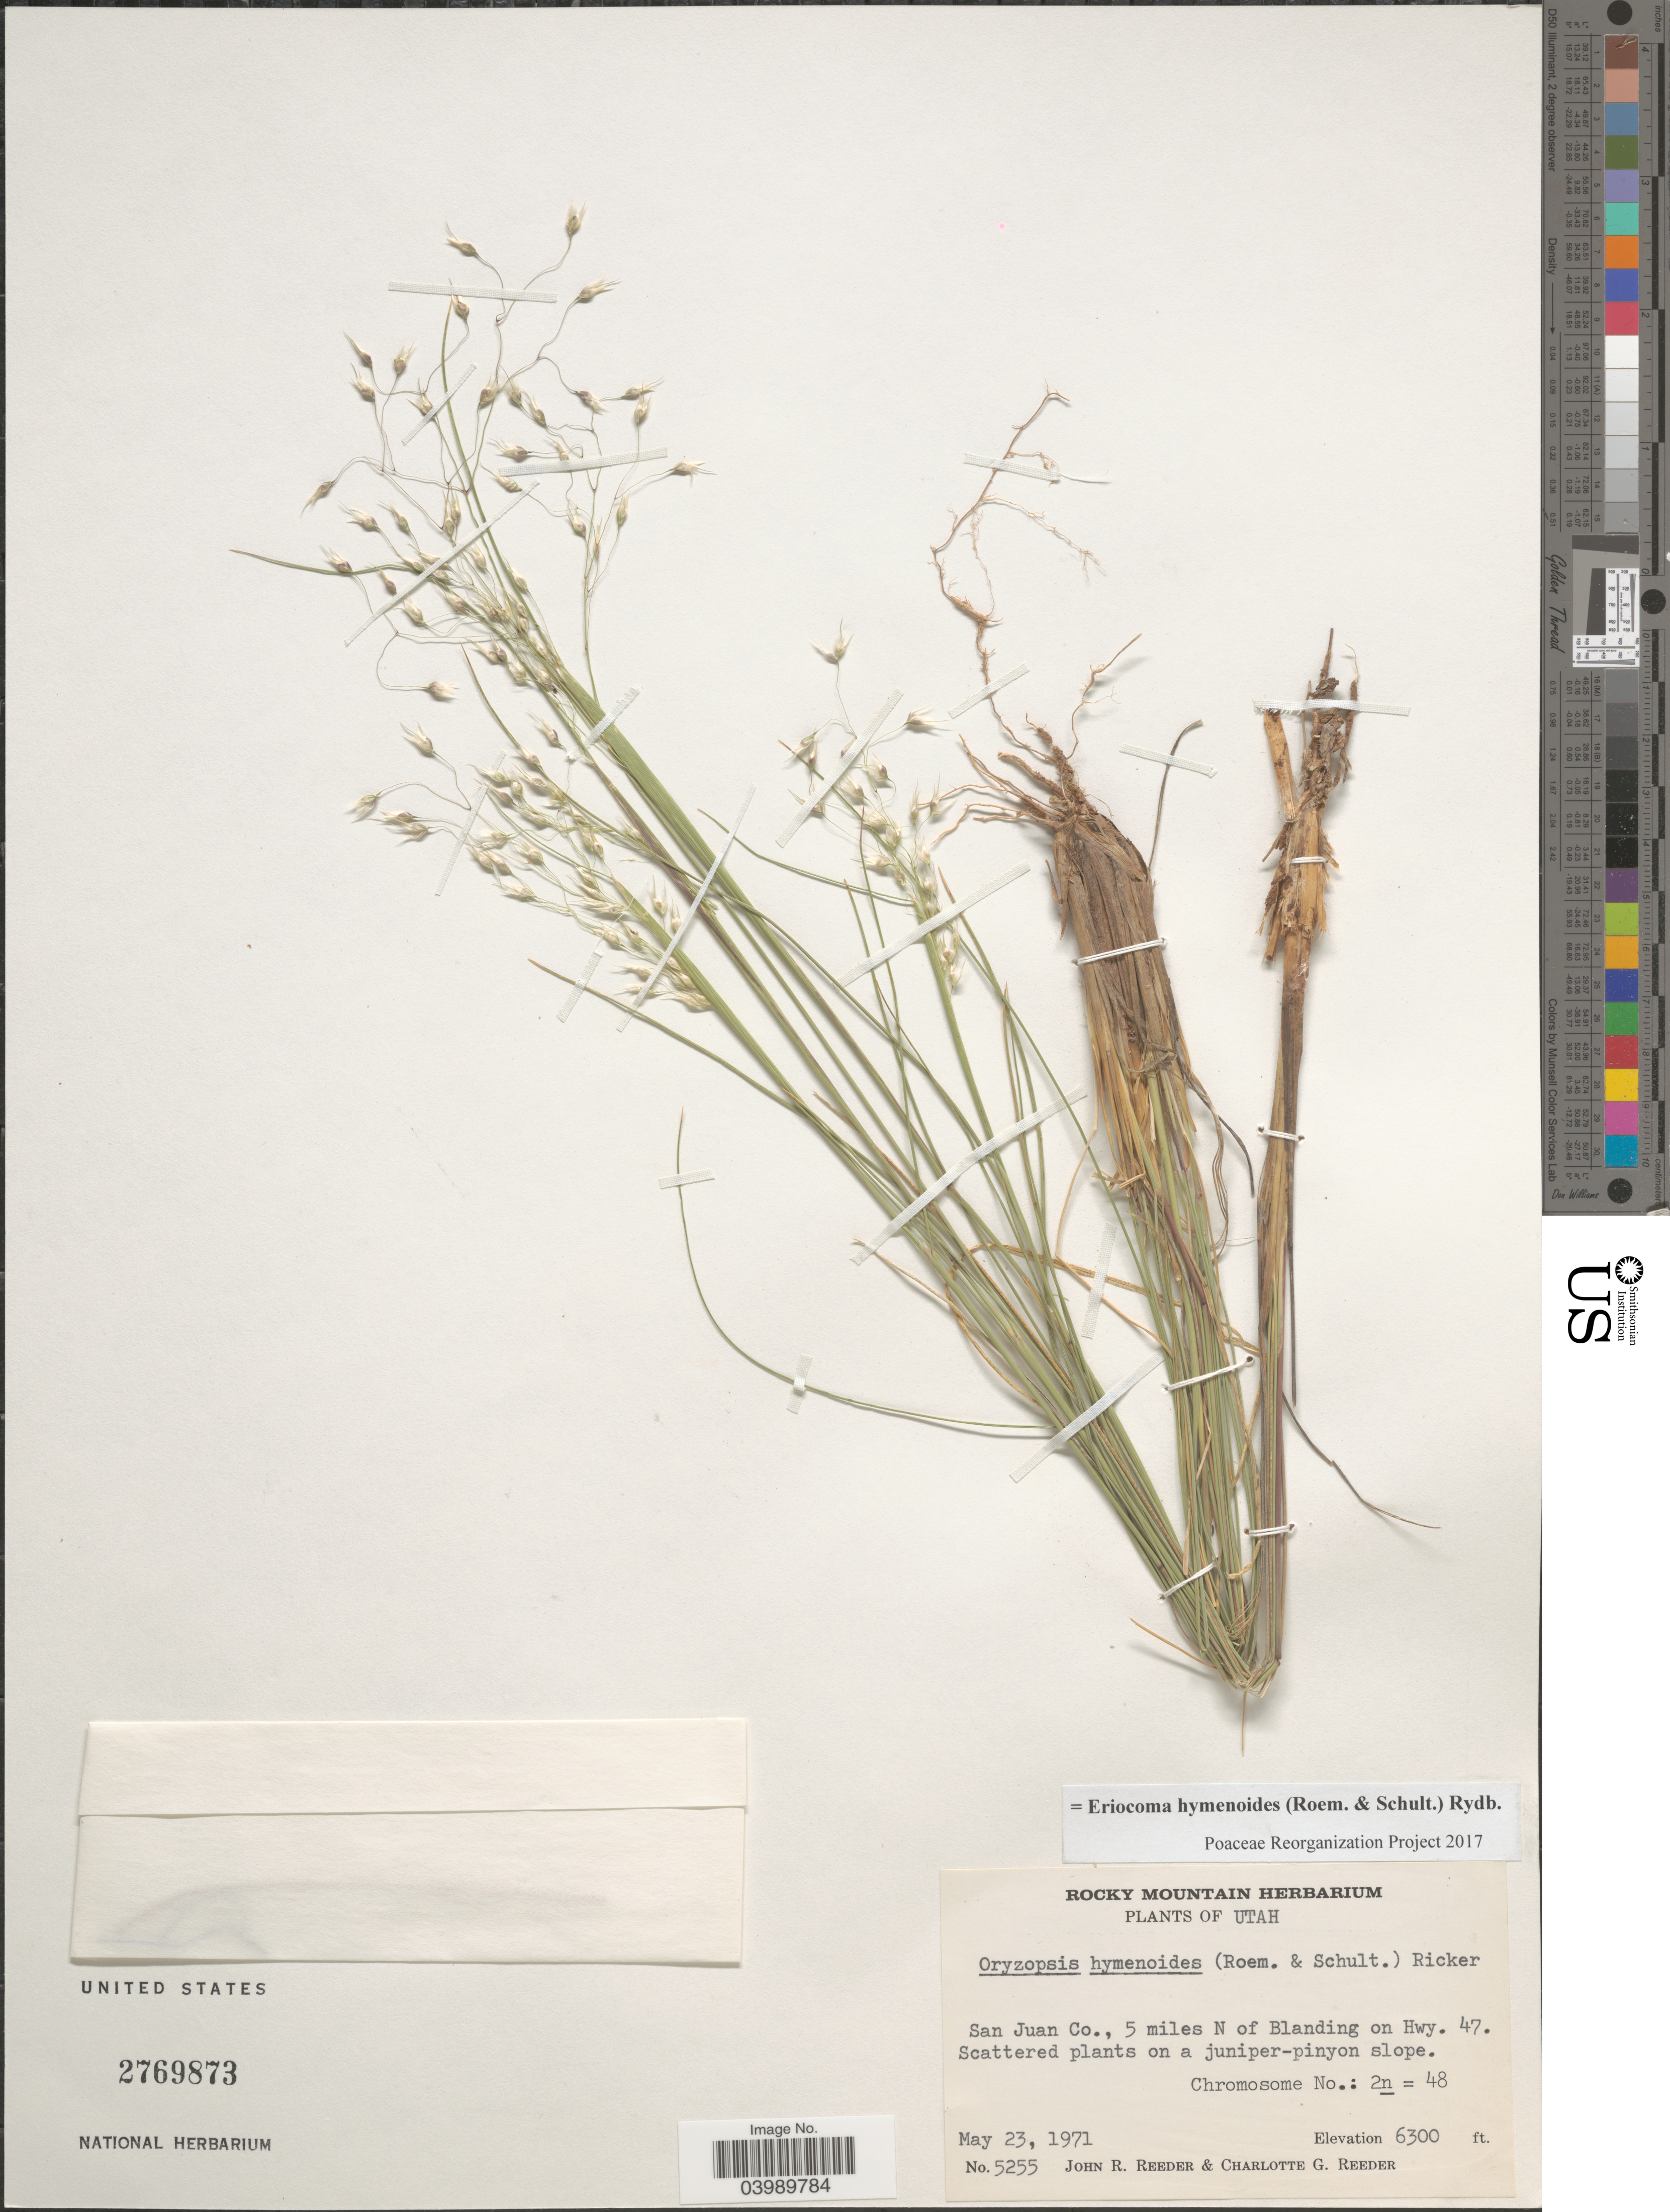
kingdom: Plantae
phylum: Tracheophyta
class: Liliopsida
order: Poales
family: Poaceae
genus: Eriocoma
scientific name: Eriocoma hymenoides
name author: (Roem. & Schult.) Rydb.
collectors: J. R. Reeder & C. G. Reeder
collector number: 5255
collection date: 1971-05-23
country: United States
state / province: Utah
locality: San Juan Co., 5 miles N of Blanding on Hwy. 47.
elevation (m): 1920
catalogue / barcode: US 2769873